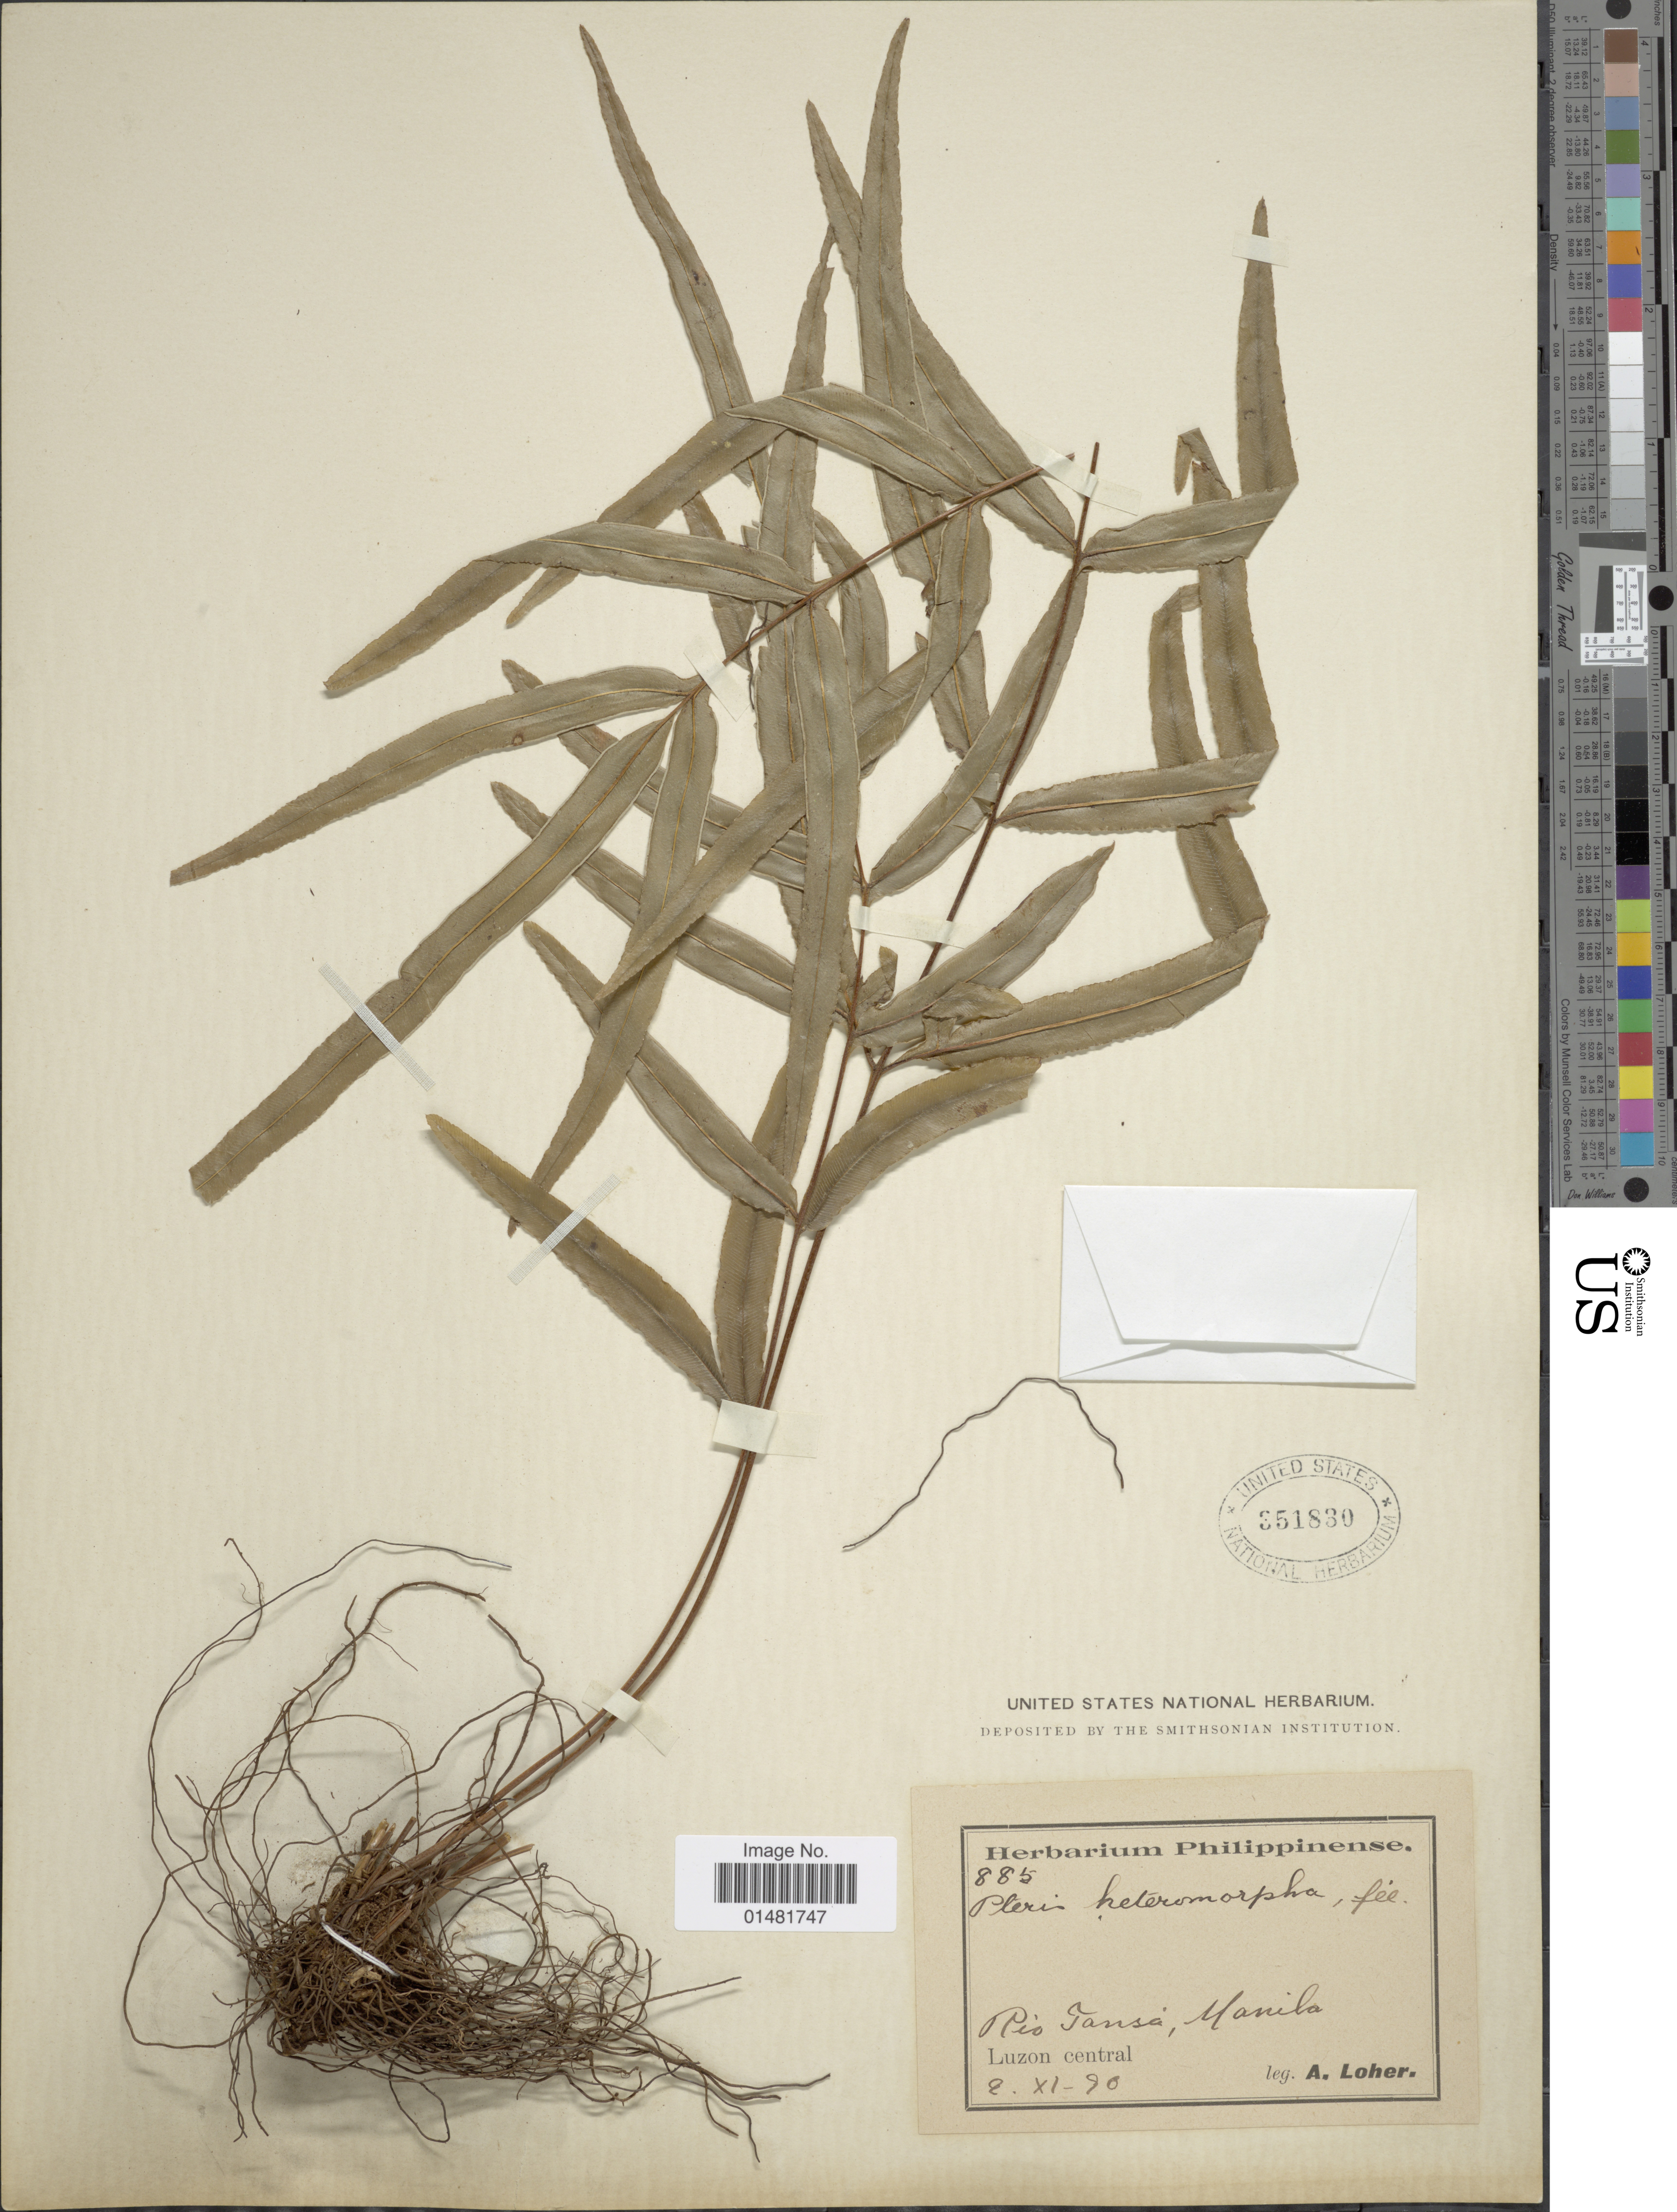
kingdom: Plantae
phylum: Tracheophyta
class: Polypodiopsida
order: Polypodiales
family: Pteridaceae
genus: Pteris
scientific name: Pteris heteromorpha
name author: Fée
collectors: A. Loher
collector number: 885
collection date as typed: Transcribed d/m/y: 2/11/90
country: Philippines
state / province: Central Luzon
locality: Rio Tansa, Manila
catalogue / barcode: US 351830